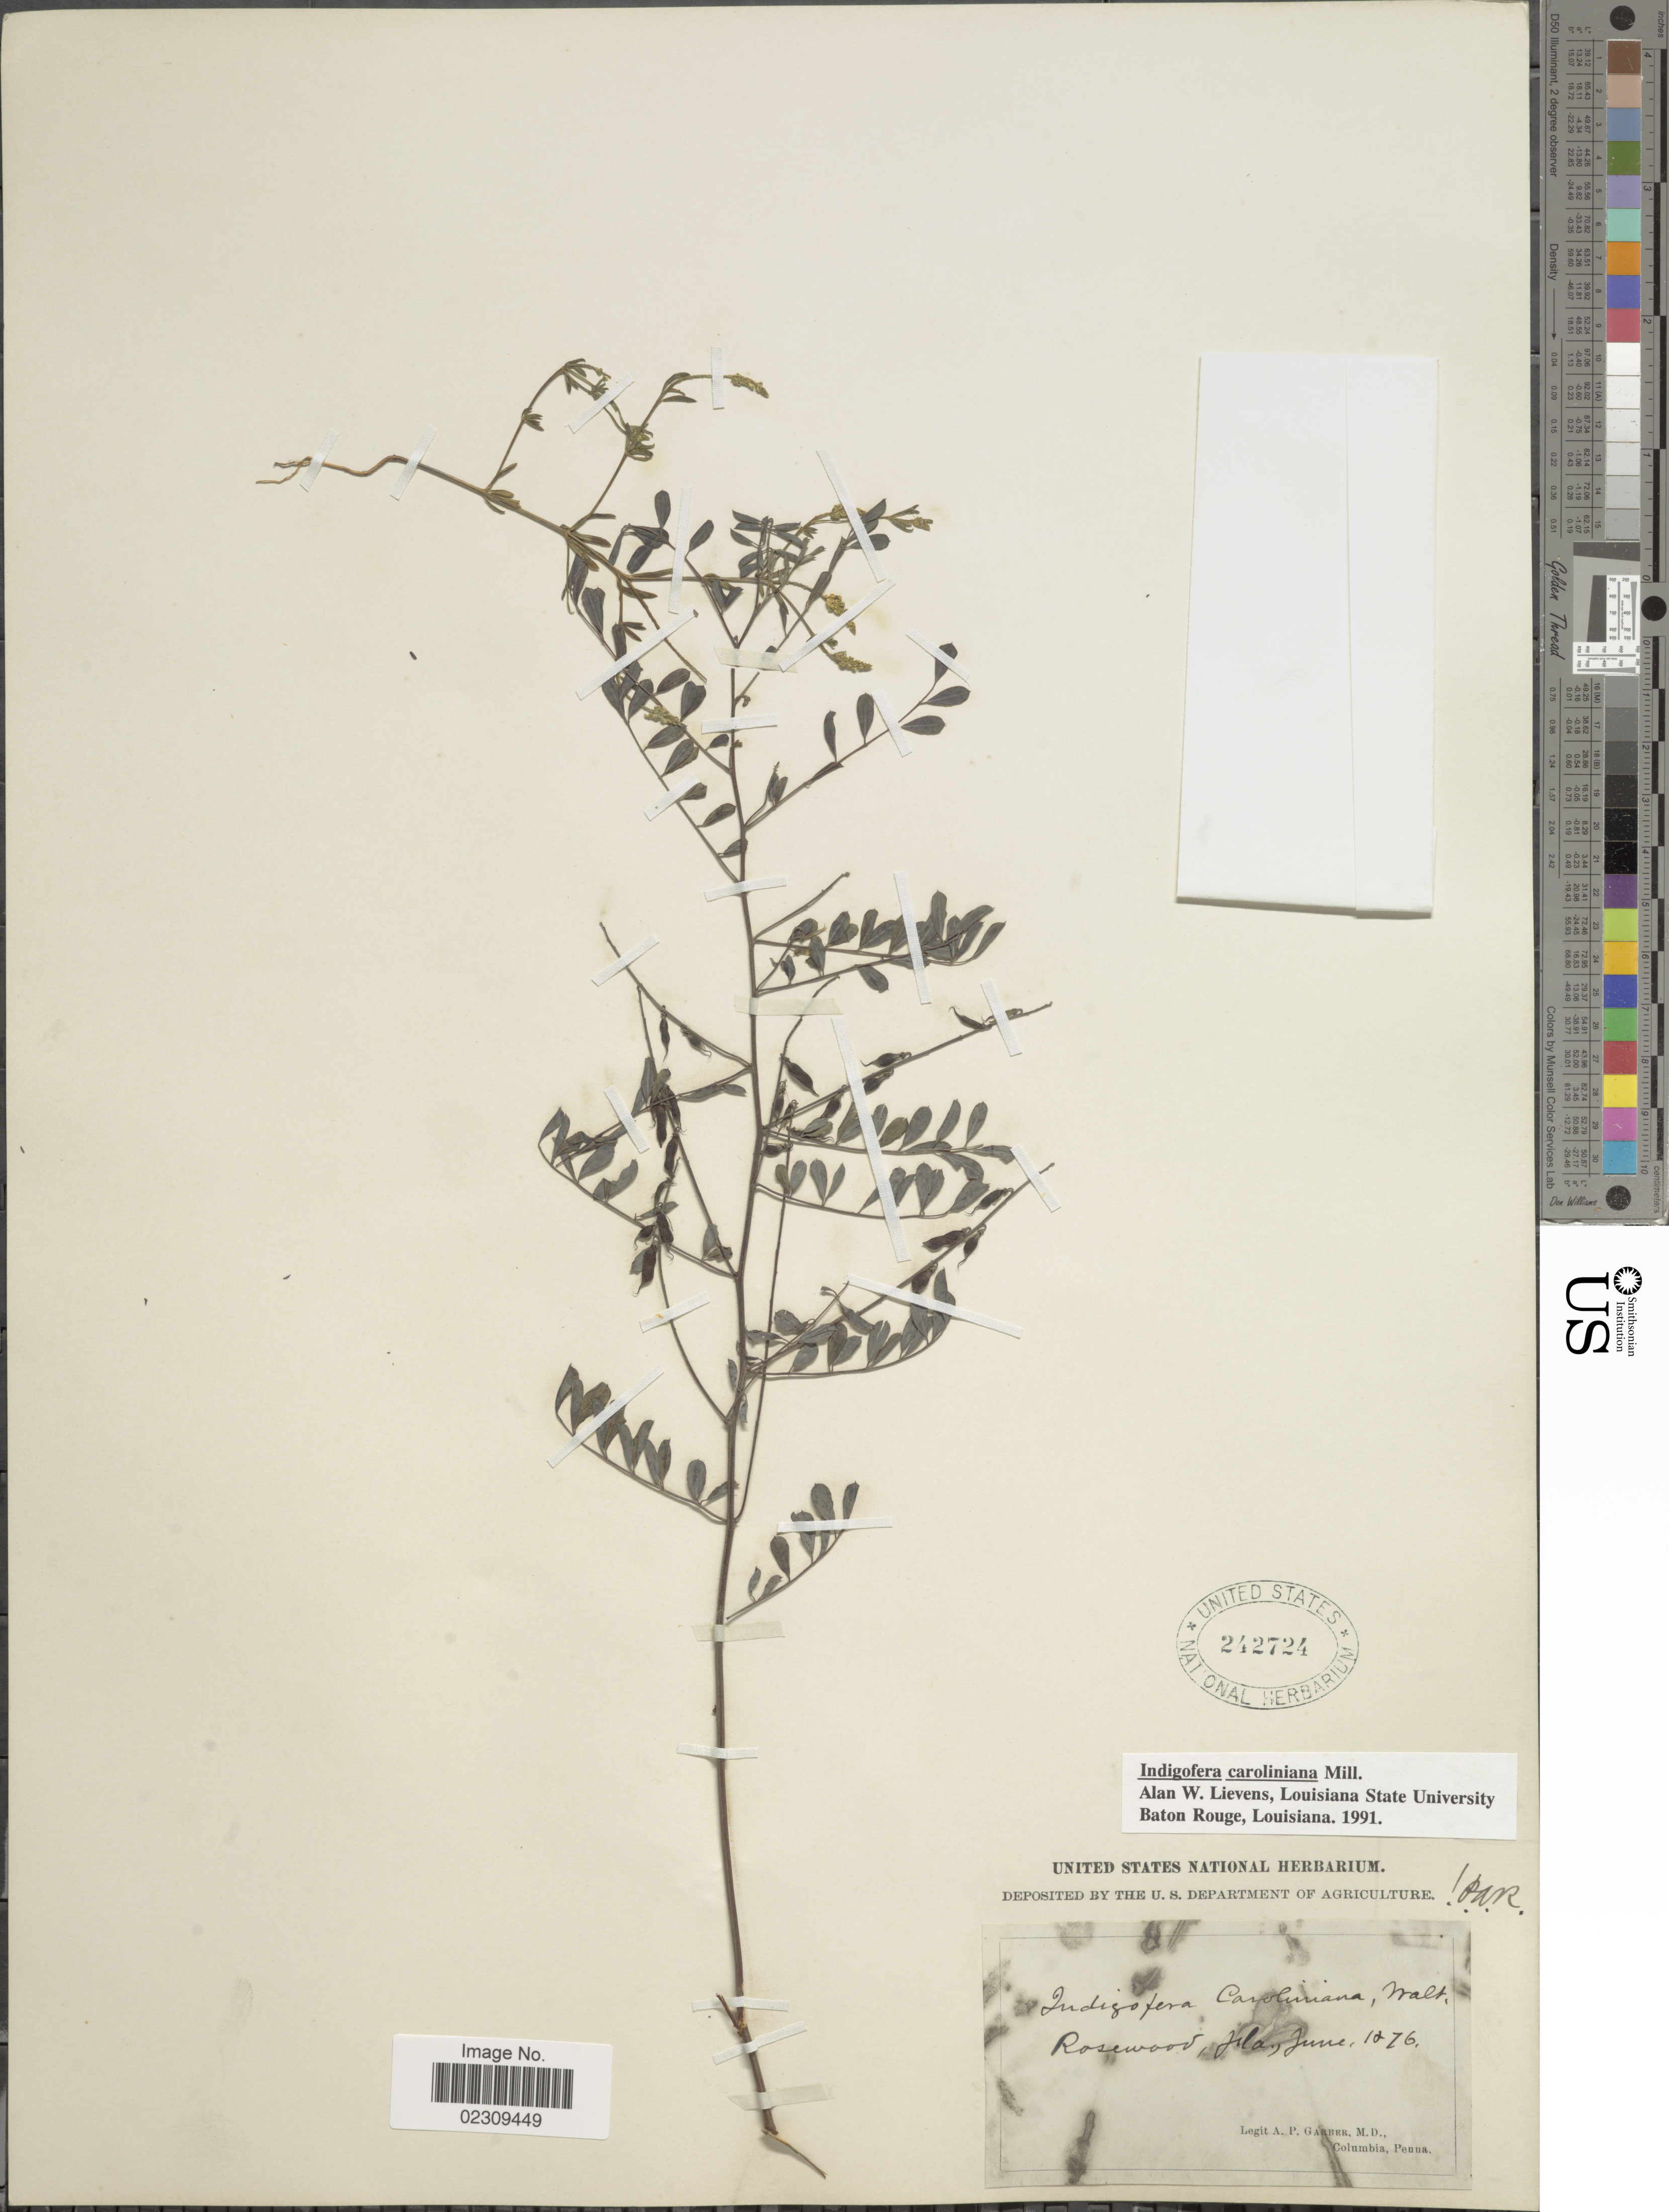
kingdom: Plantae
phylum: Tracheophyta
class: Magnoliopsida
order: Fabales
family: Fabaceae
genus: Indigofera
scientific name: Indigofera caroliniana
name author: Mill.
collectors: A. P. Garber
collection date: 1876-06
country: United States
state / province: Florida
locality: Rosewood, Fla.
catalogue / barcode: US 242724